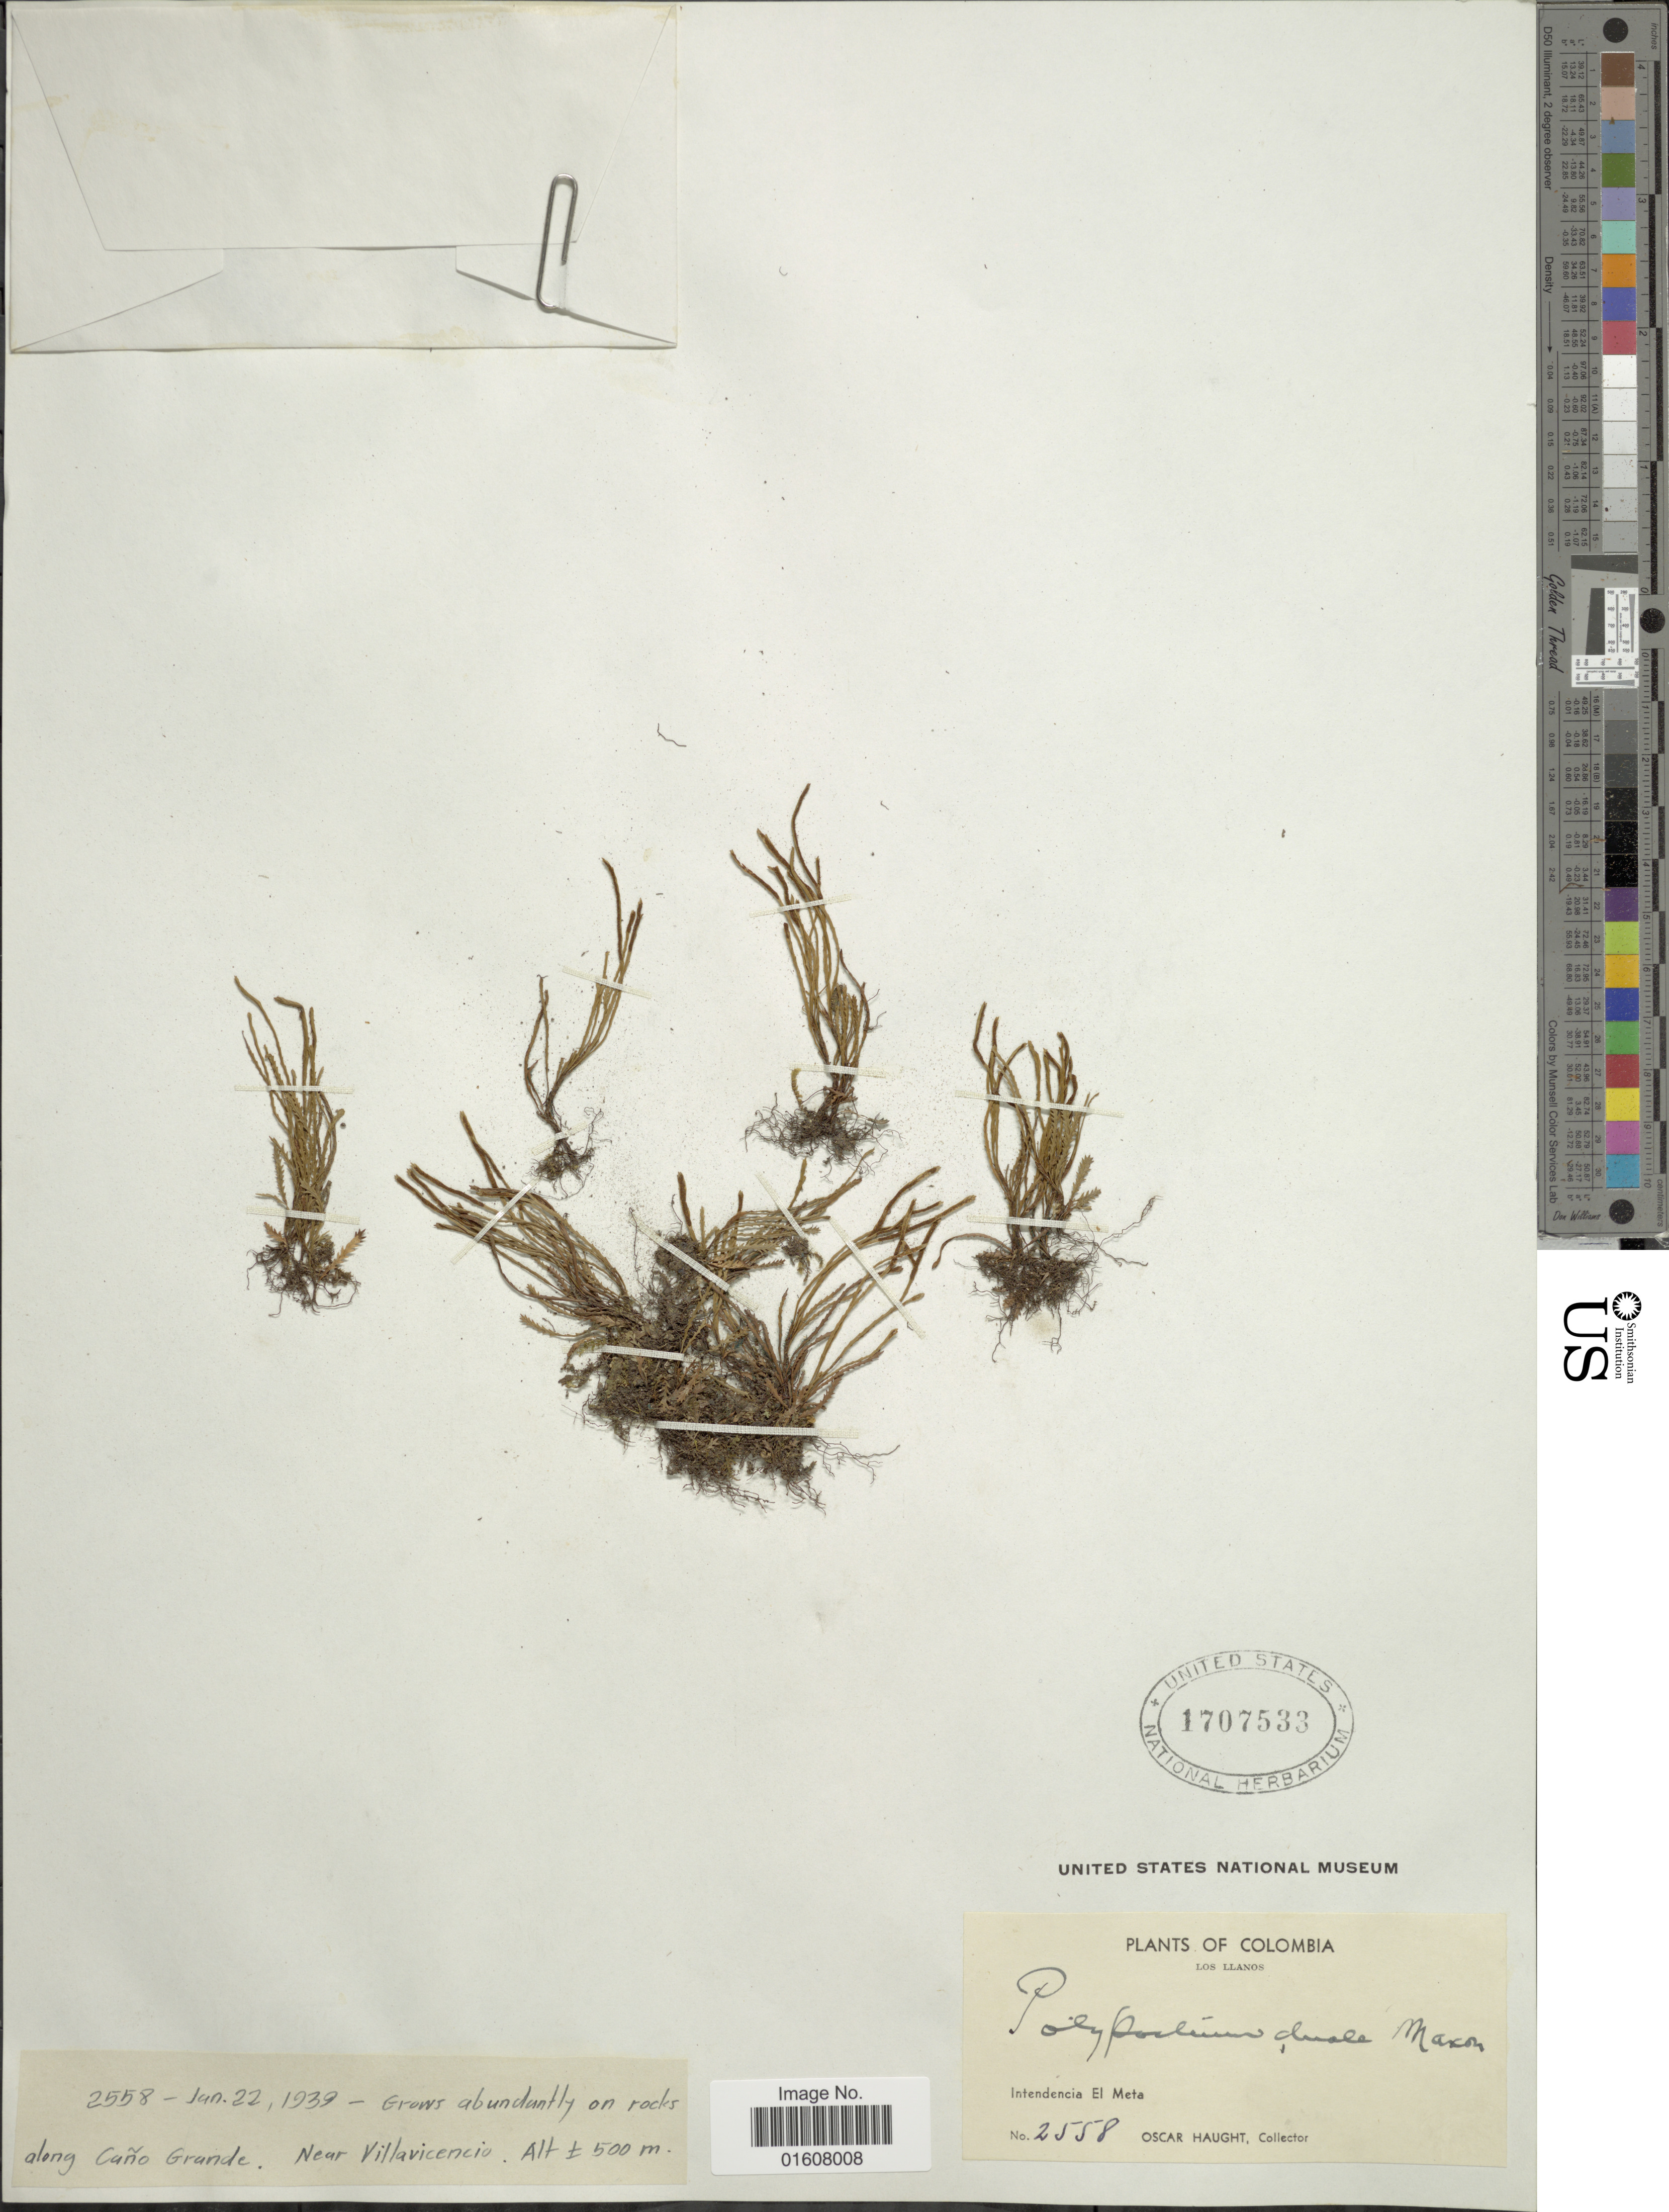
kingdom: Plantae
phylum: Tracheophyta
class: Polypodiopsida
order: Polypodiales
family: Polypodiaceae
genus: Cochlidium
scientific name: Cochlidium serrulatum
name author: (Sw.) L.E. Bishop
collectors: O. L. Haught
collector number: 2558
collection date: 1939-01-22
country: Colombia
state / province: Meta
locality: Los Llanos. Intendencia El Meta. Along Cuño Grande. Near Villavicencio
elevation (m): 500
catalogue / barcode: US 1707533